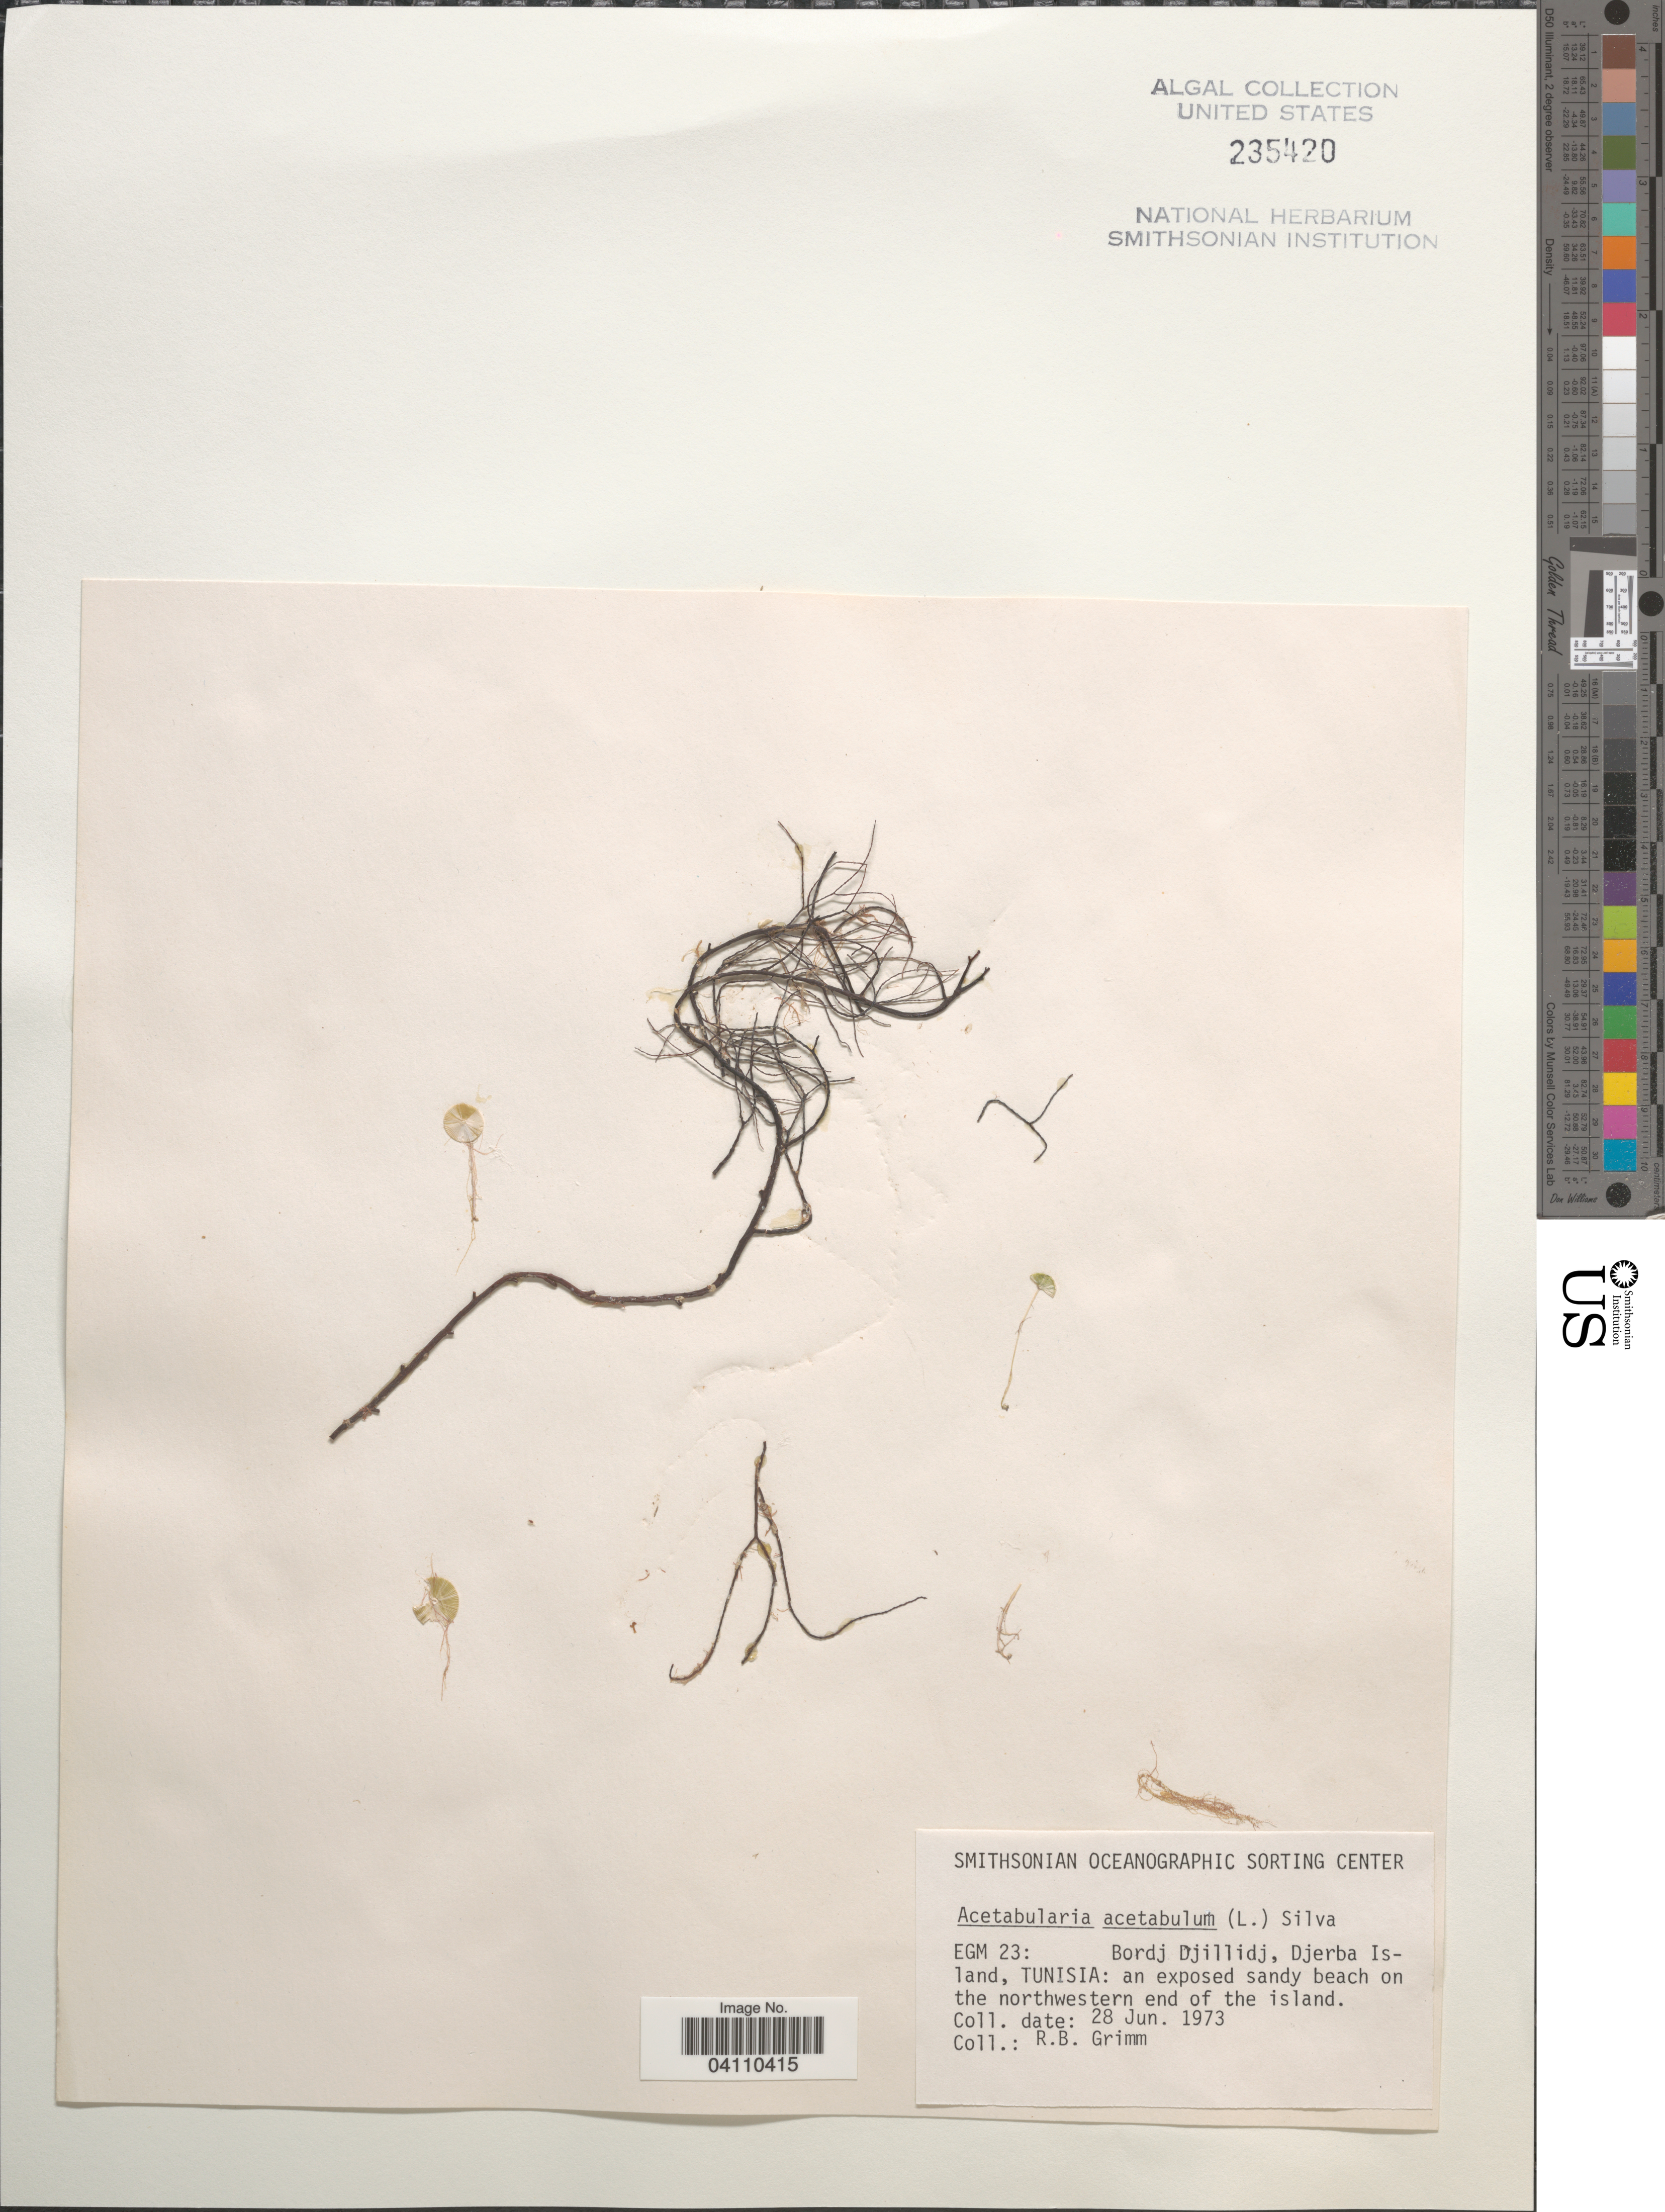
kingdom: Plantae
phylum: Chlorophyta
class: Ulvophyceae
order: Dasycladales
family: Polyphysaceae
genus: Acetabularia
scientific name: Acetabularia acetabulum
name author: (L.) P.C. Silva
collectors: R. Grimm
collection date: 1973-06-28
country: Tunisia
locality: EGM 23: Bordj Djillidj, Djerba Island, Tunisia: an exposed sandy beach on the northwestern end of the island.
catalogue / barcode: US 235420